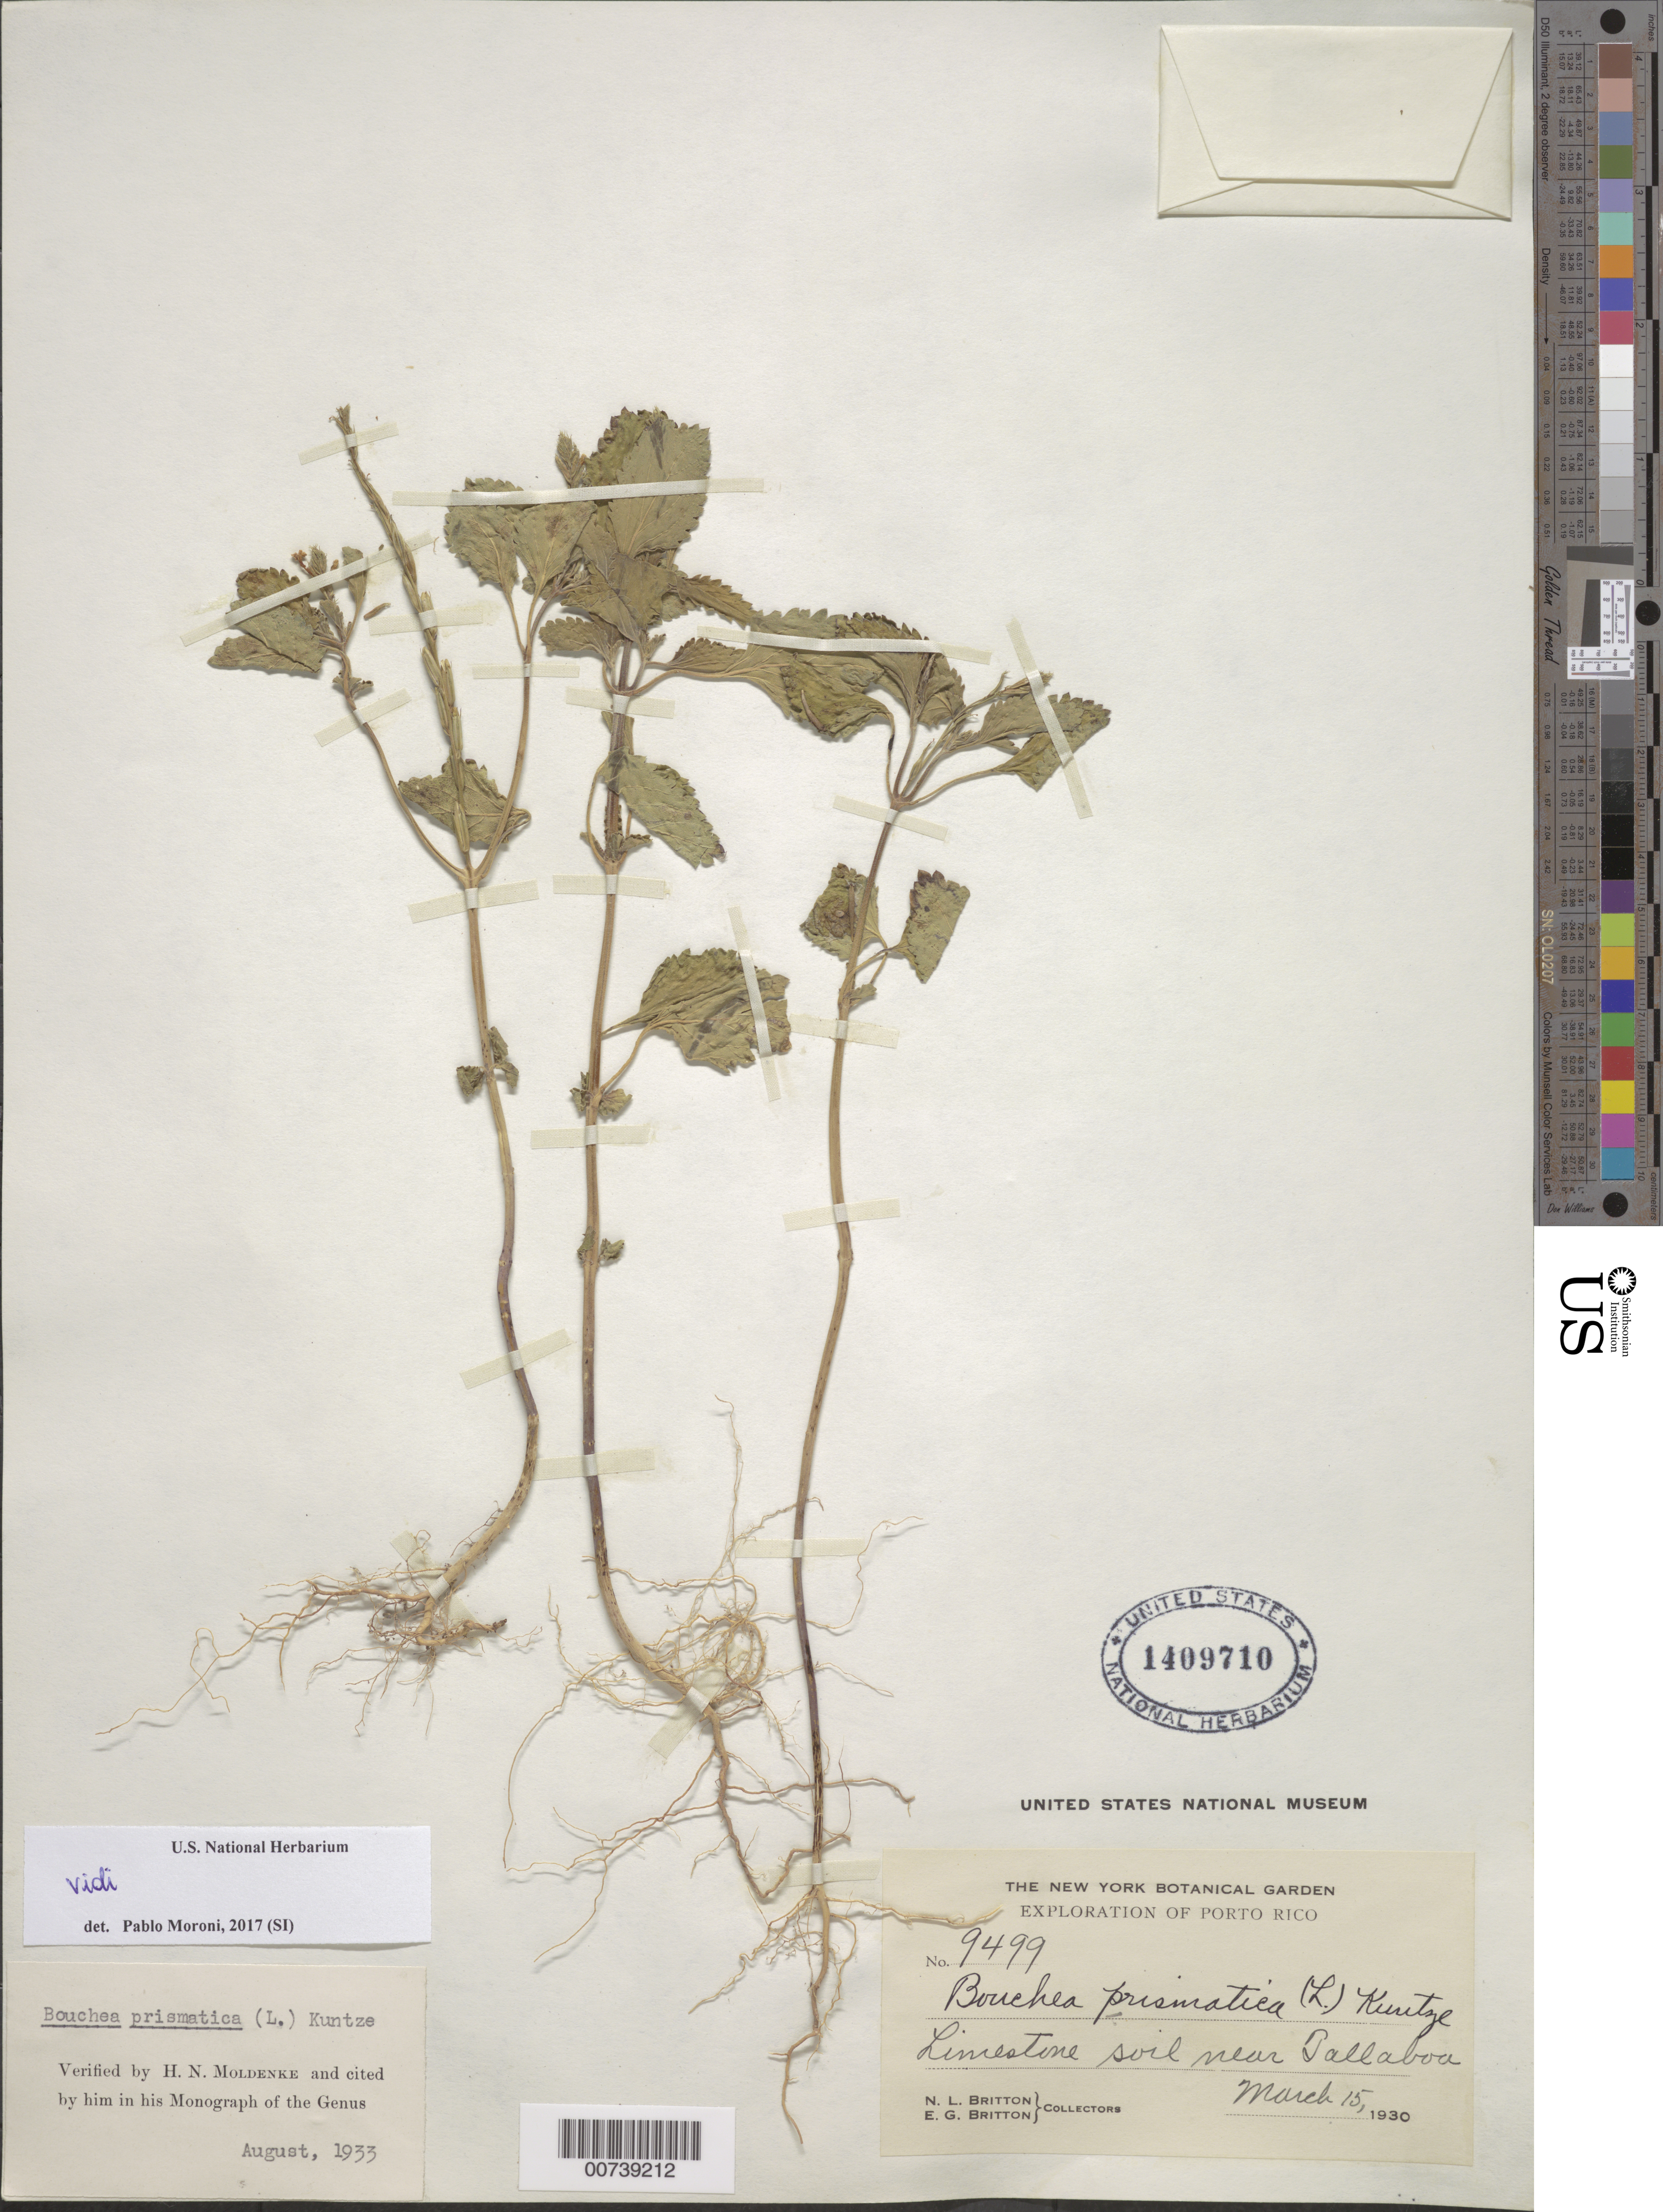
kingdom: Plantae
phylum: Tracheophyta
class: Magnoliopsida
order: Lamiales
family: Verbenaceae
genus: Bouchea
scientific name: Bouchea prismatica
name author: (L.) Kuntze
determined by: Moldenke, H. N.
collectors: N. Britton & E. G. Britton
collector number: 9499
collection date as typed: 15 Mar 1930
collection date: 1930-03-15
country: Puerto Rico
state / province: Peñuelas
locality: Near Tallaboa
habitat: Limestone soil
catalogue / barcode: US 1409710